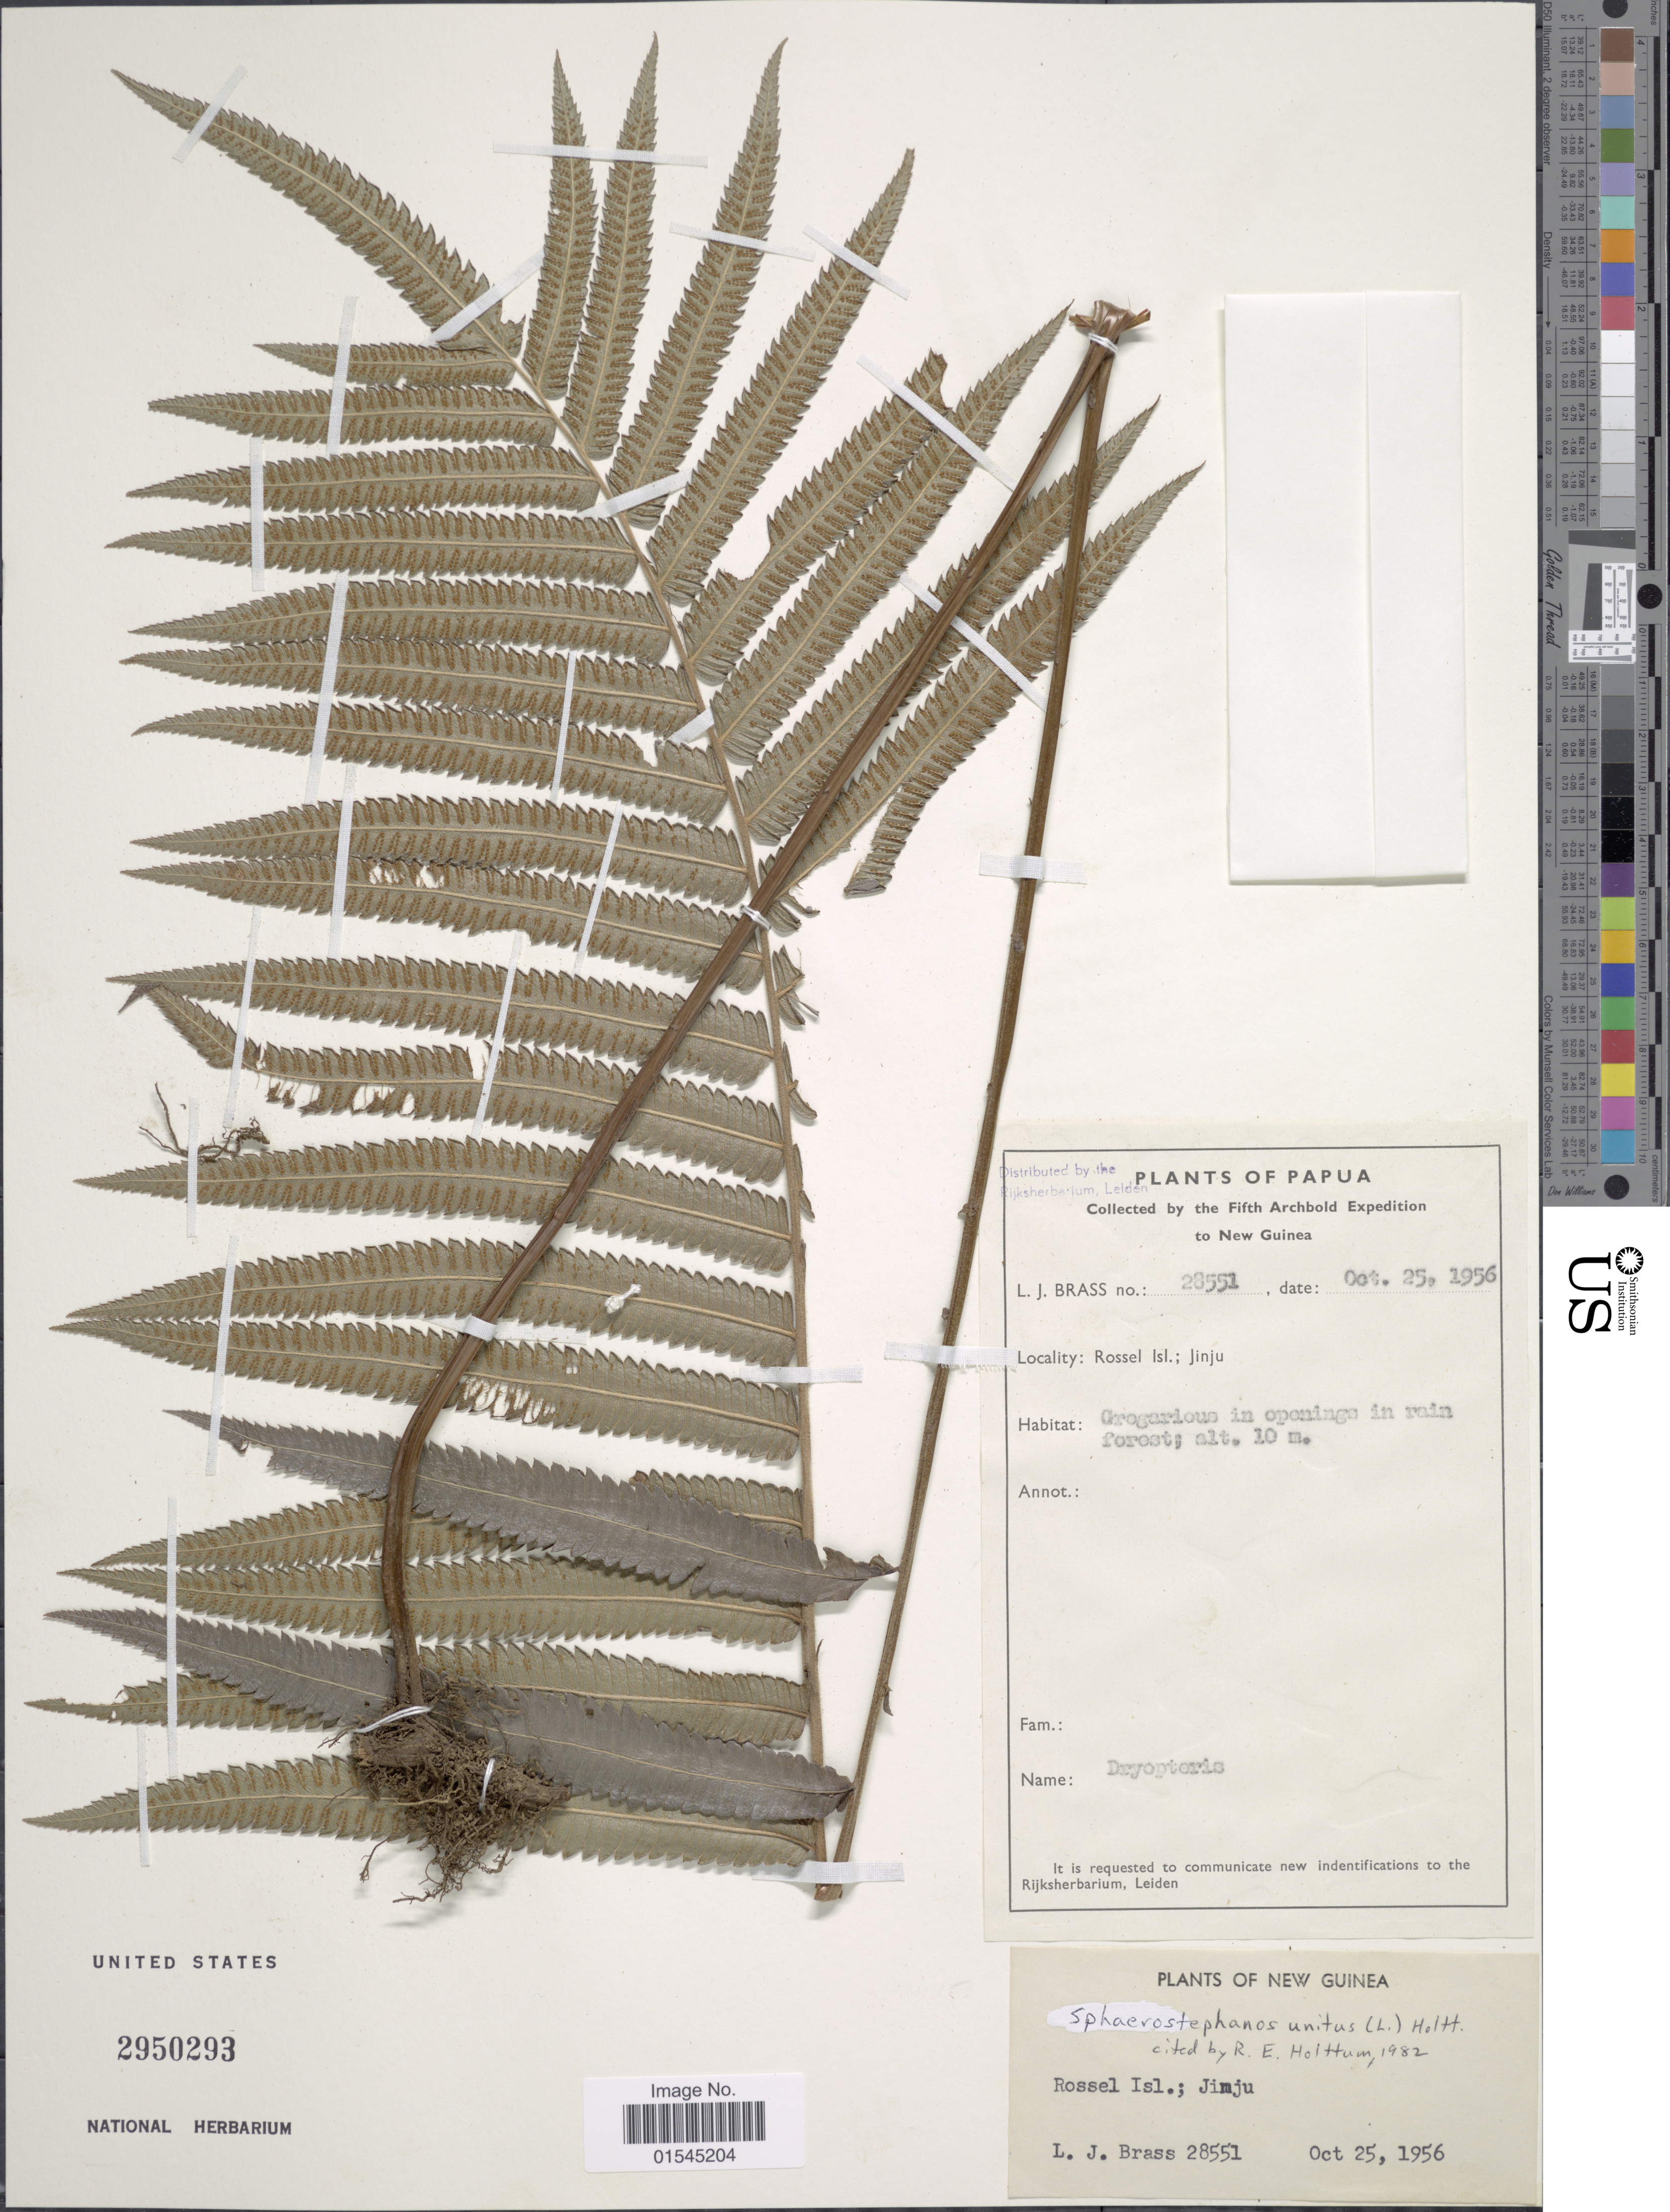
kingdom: Plantae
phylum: Tracheophyta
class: Polypodiopsida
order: Polypodiales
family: Thelypteridaceae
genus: Sphaerostephanos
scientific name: Sphaerostephanos unitus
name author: (L.) Holttum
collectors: L. J. Brass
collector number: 285511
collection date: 1956-10-25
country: Papua New Guinea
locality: New Guinea. Rossel Isl.; Jinju. Papua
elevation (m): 10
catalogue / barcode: US 2950293